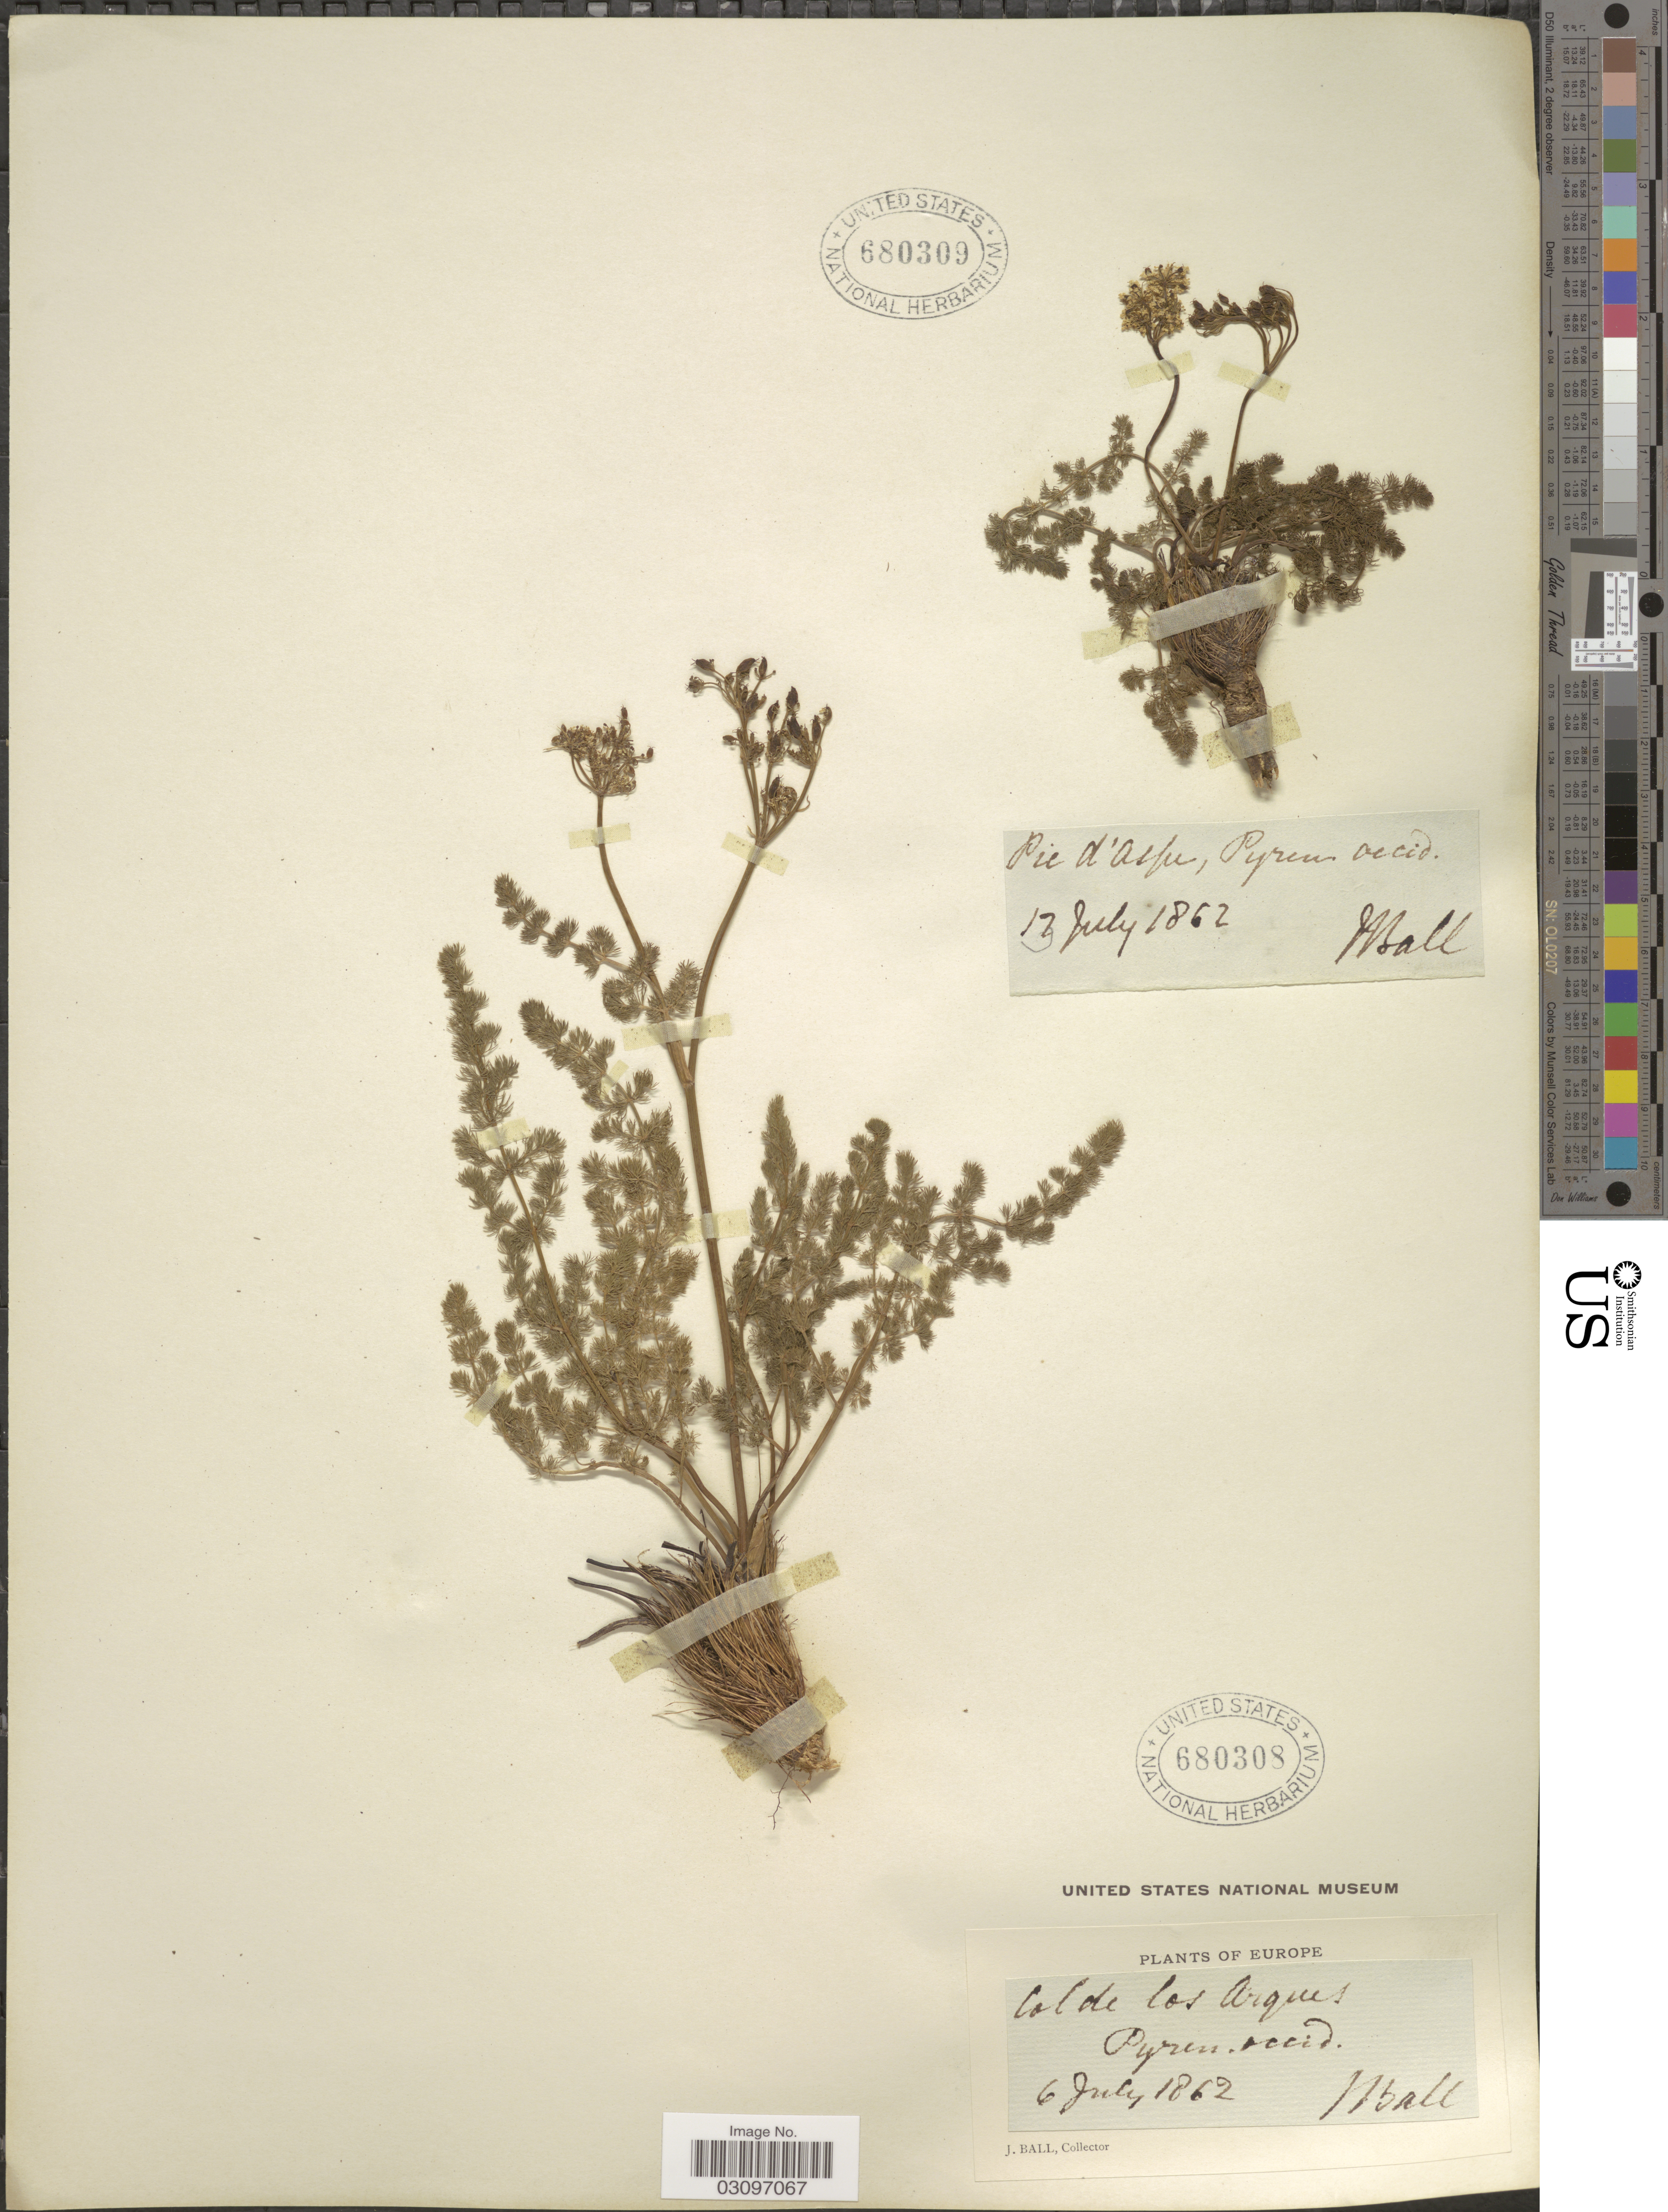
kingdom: Plantae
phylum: Tracheophyta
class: Magnoliopsida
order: Apiales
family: Apiaceae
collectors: J. Ball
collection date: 1862-07-13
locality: Europe. Pic d'Aspe, Pyren. occid.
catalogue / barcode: US 680309-2